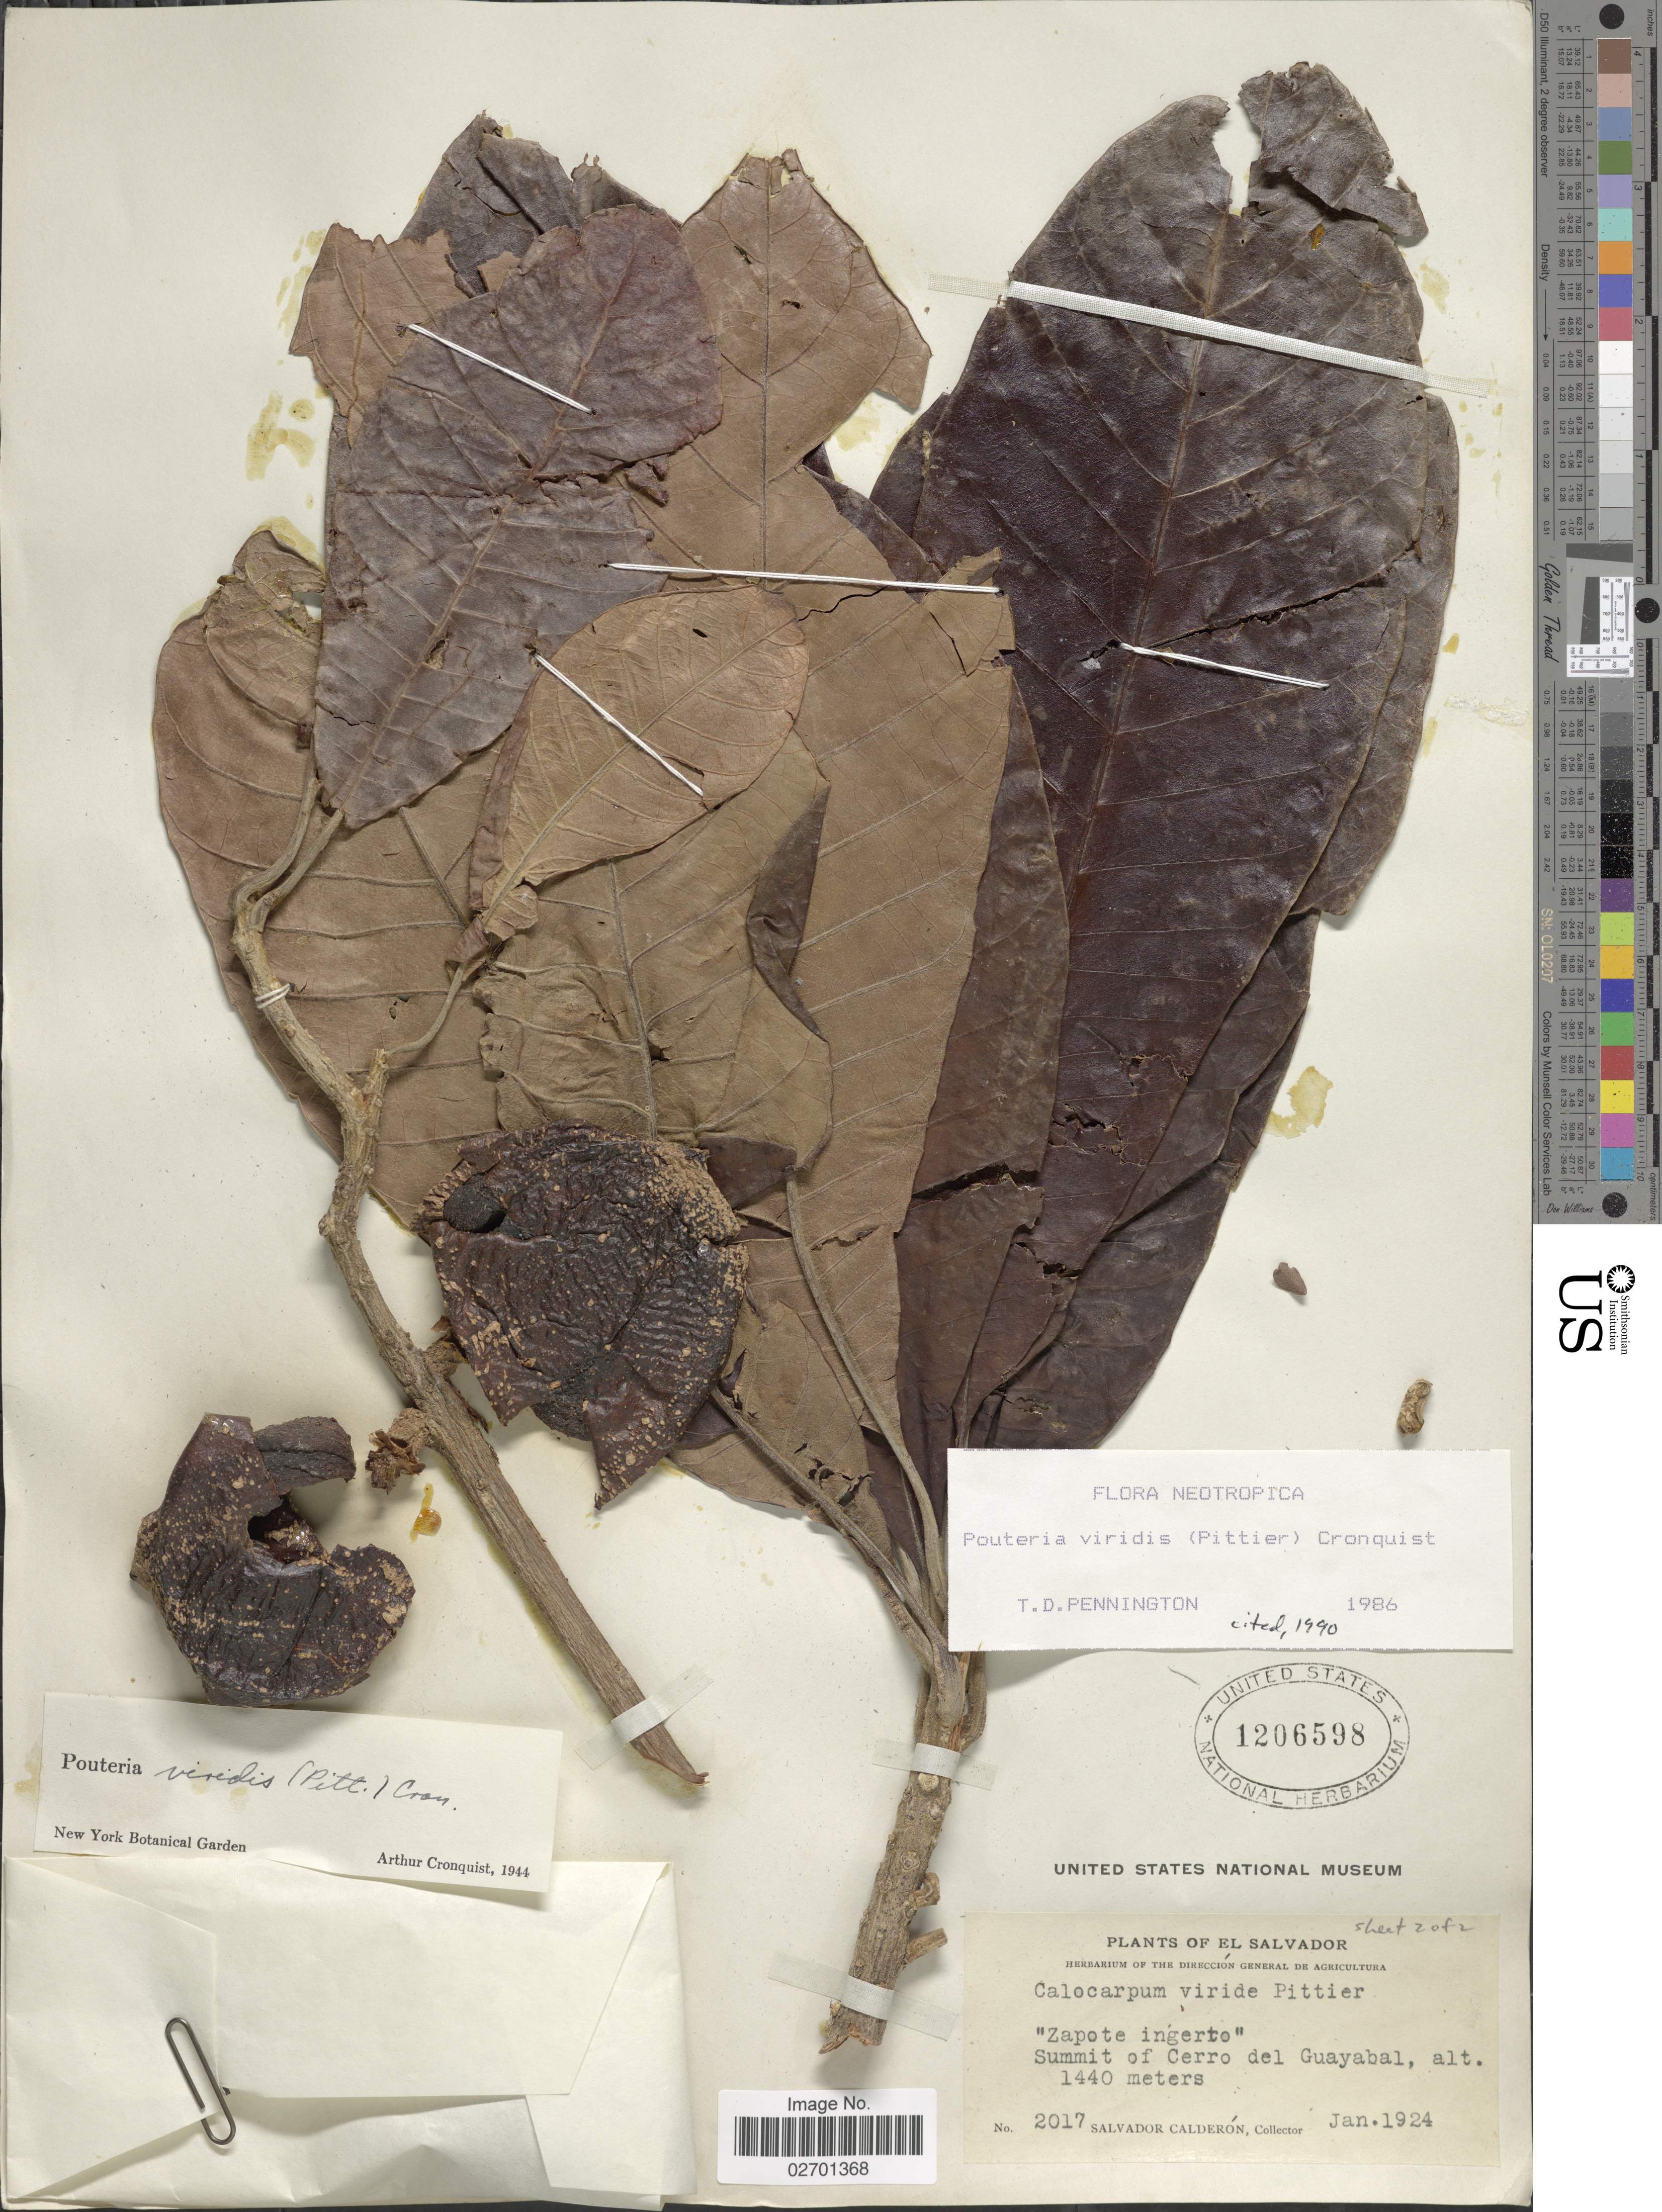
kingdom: Plantae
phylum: Tracheophyta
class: Magnoliopsida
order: Ericales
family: Sapotaceae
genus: Pouteria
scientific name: Pouteria viridis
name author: (Pittier) Cronq.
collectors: S. Calderón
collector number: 2017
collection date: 1924-01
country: El Salvador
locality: Summit of Cerro del Guayabal.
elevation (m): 1440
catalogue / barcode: US 1206598